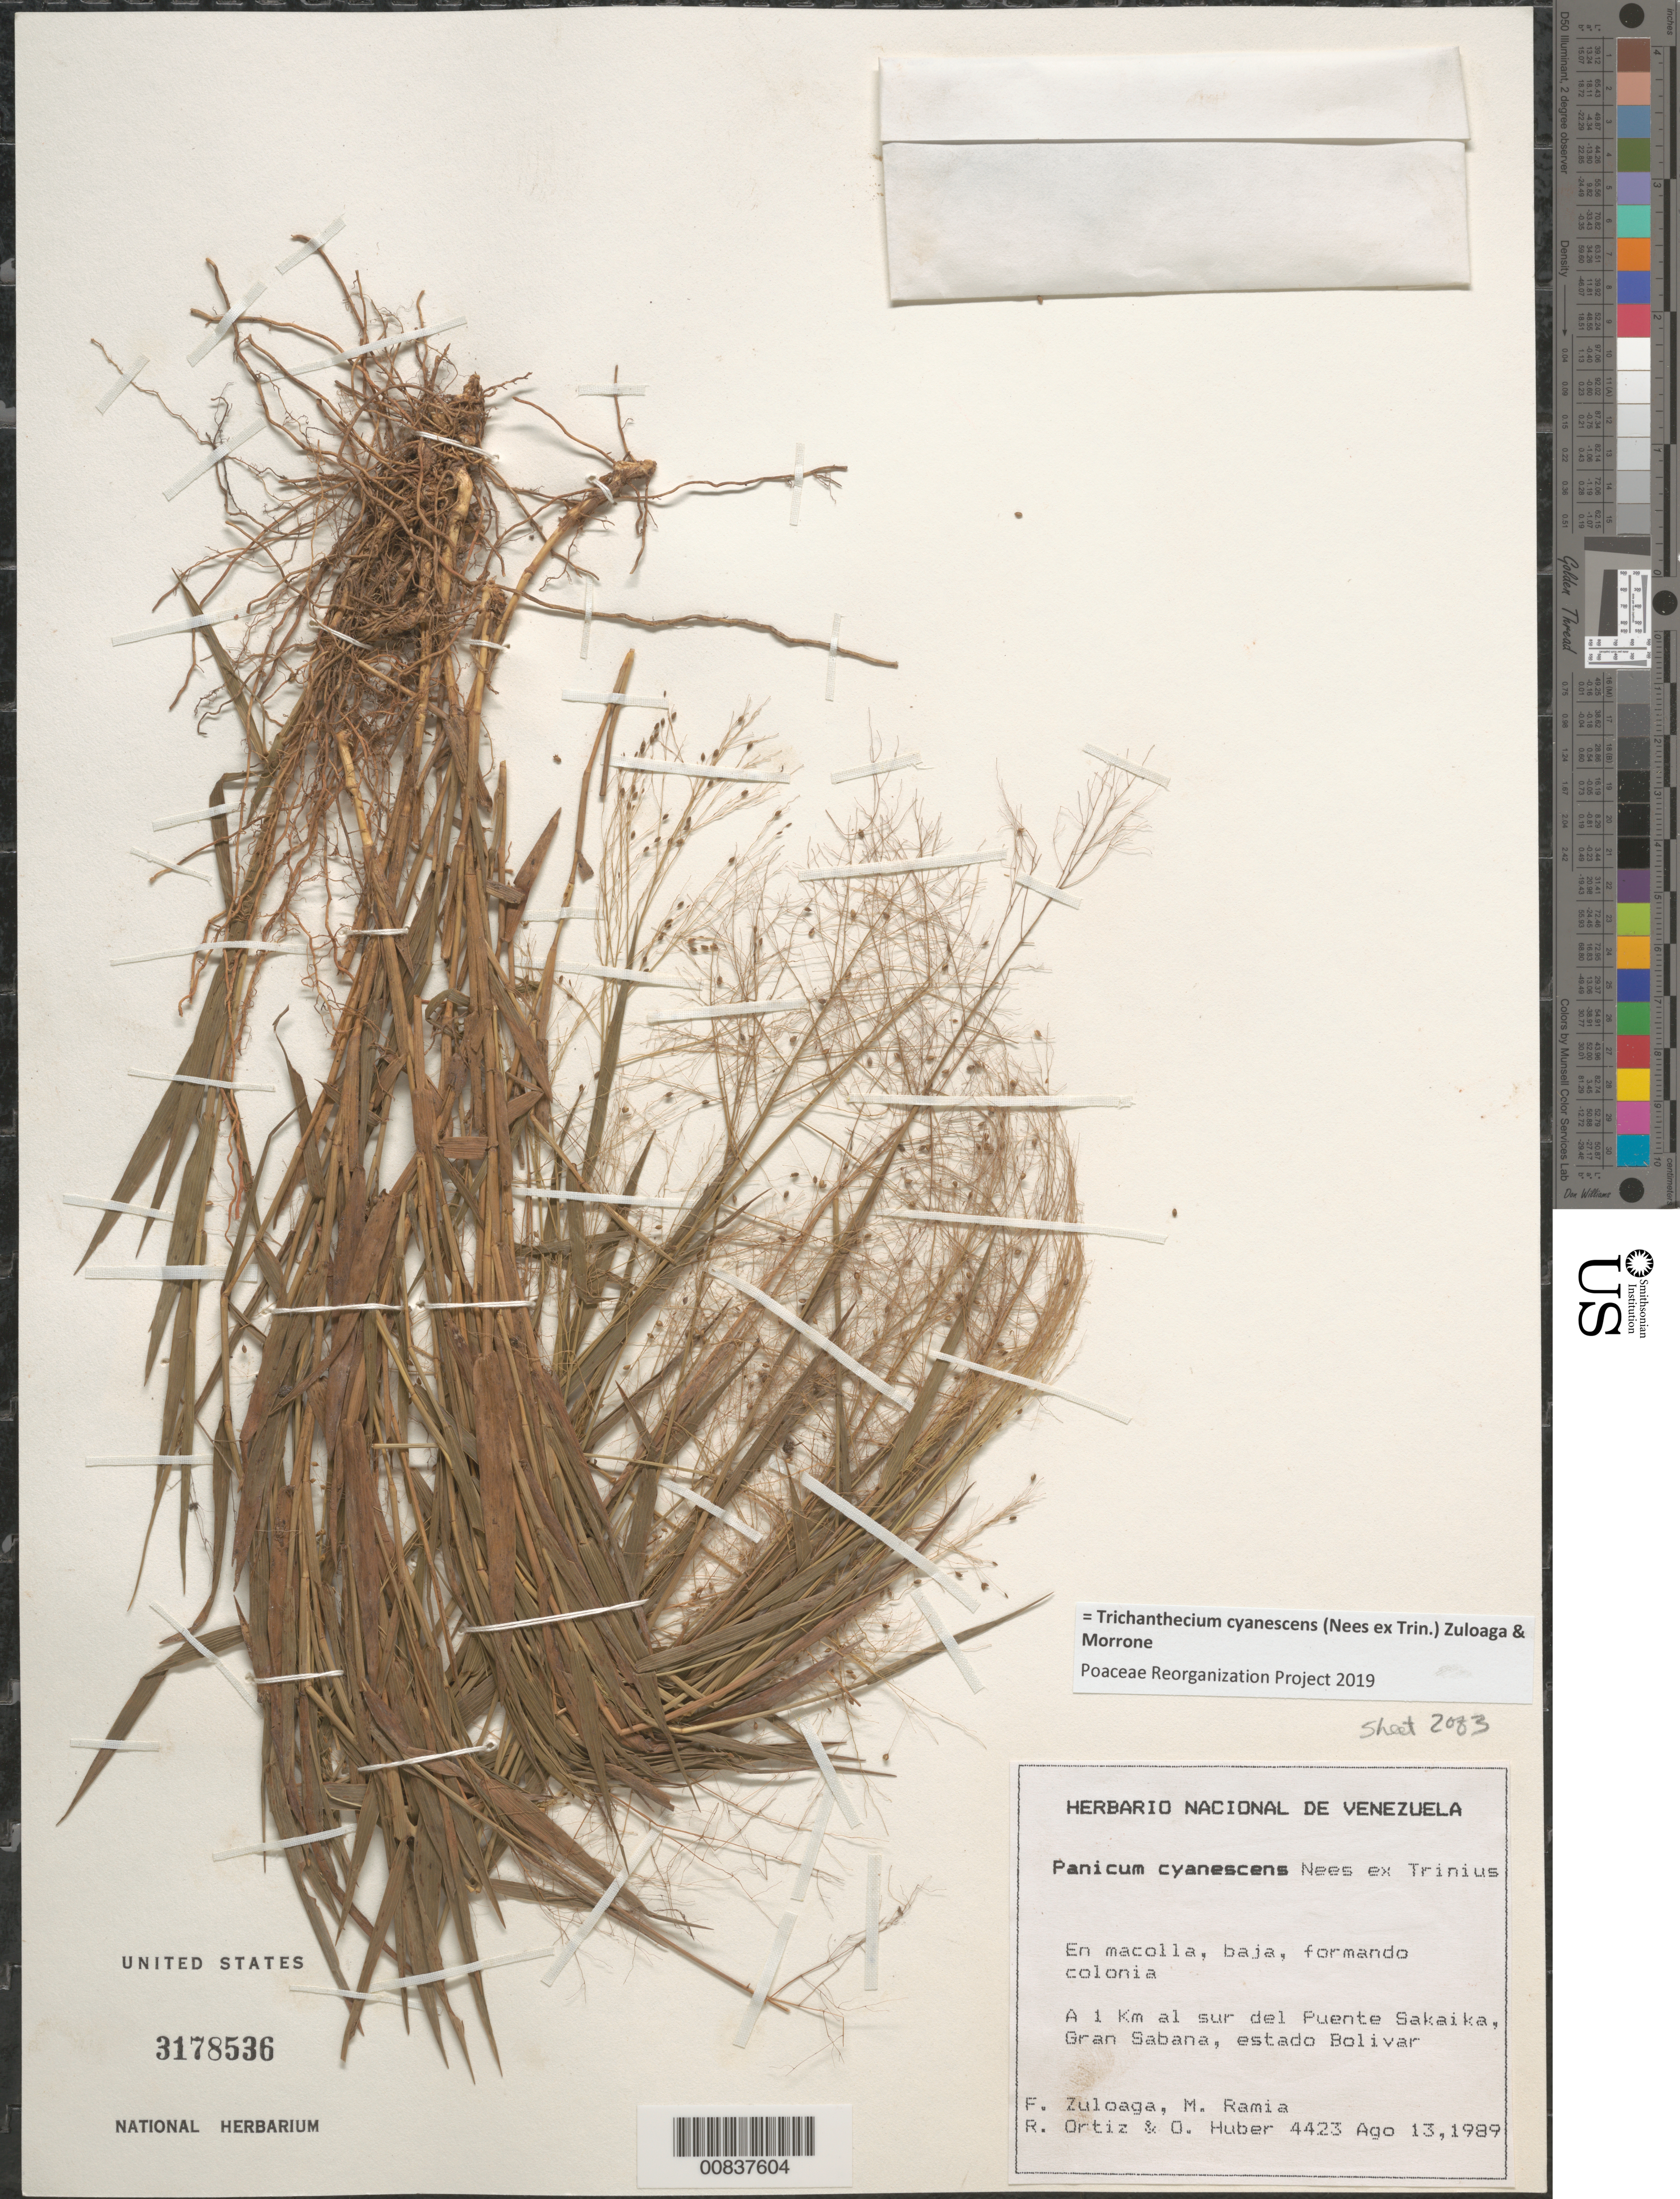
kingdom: Plantae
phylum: Tracheophyta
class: Liliopsida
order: Poales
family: Poaceae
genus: Trichanthecium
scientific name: Trichanthecium cyanescens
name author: (Nees ex Trin.) Zuloaga & Morrone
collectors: F. Zuloaga, M. Ramia, R. Ortiz & O. Huber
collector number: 4423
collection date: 1989-08-13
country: Venezuela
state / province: Bolivar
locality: A 1 Km al sur del Puente Sakaika, Gran Sabana.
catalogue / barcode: US 3178536